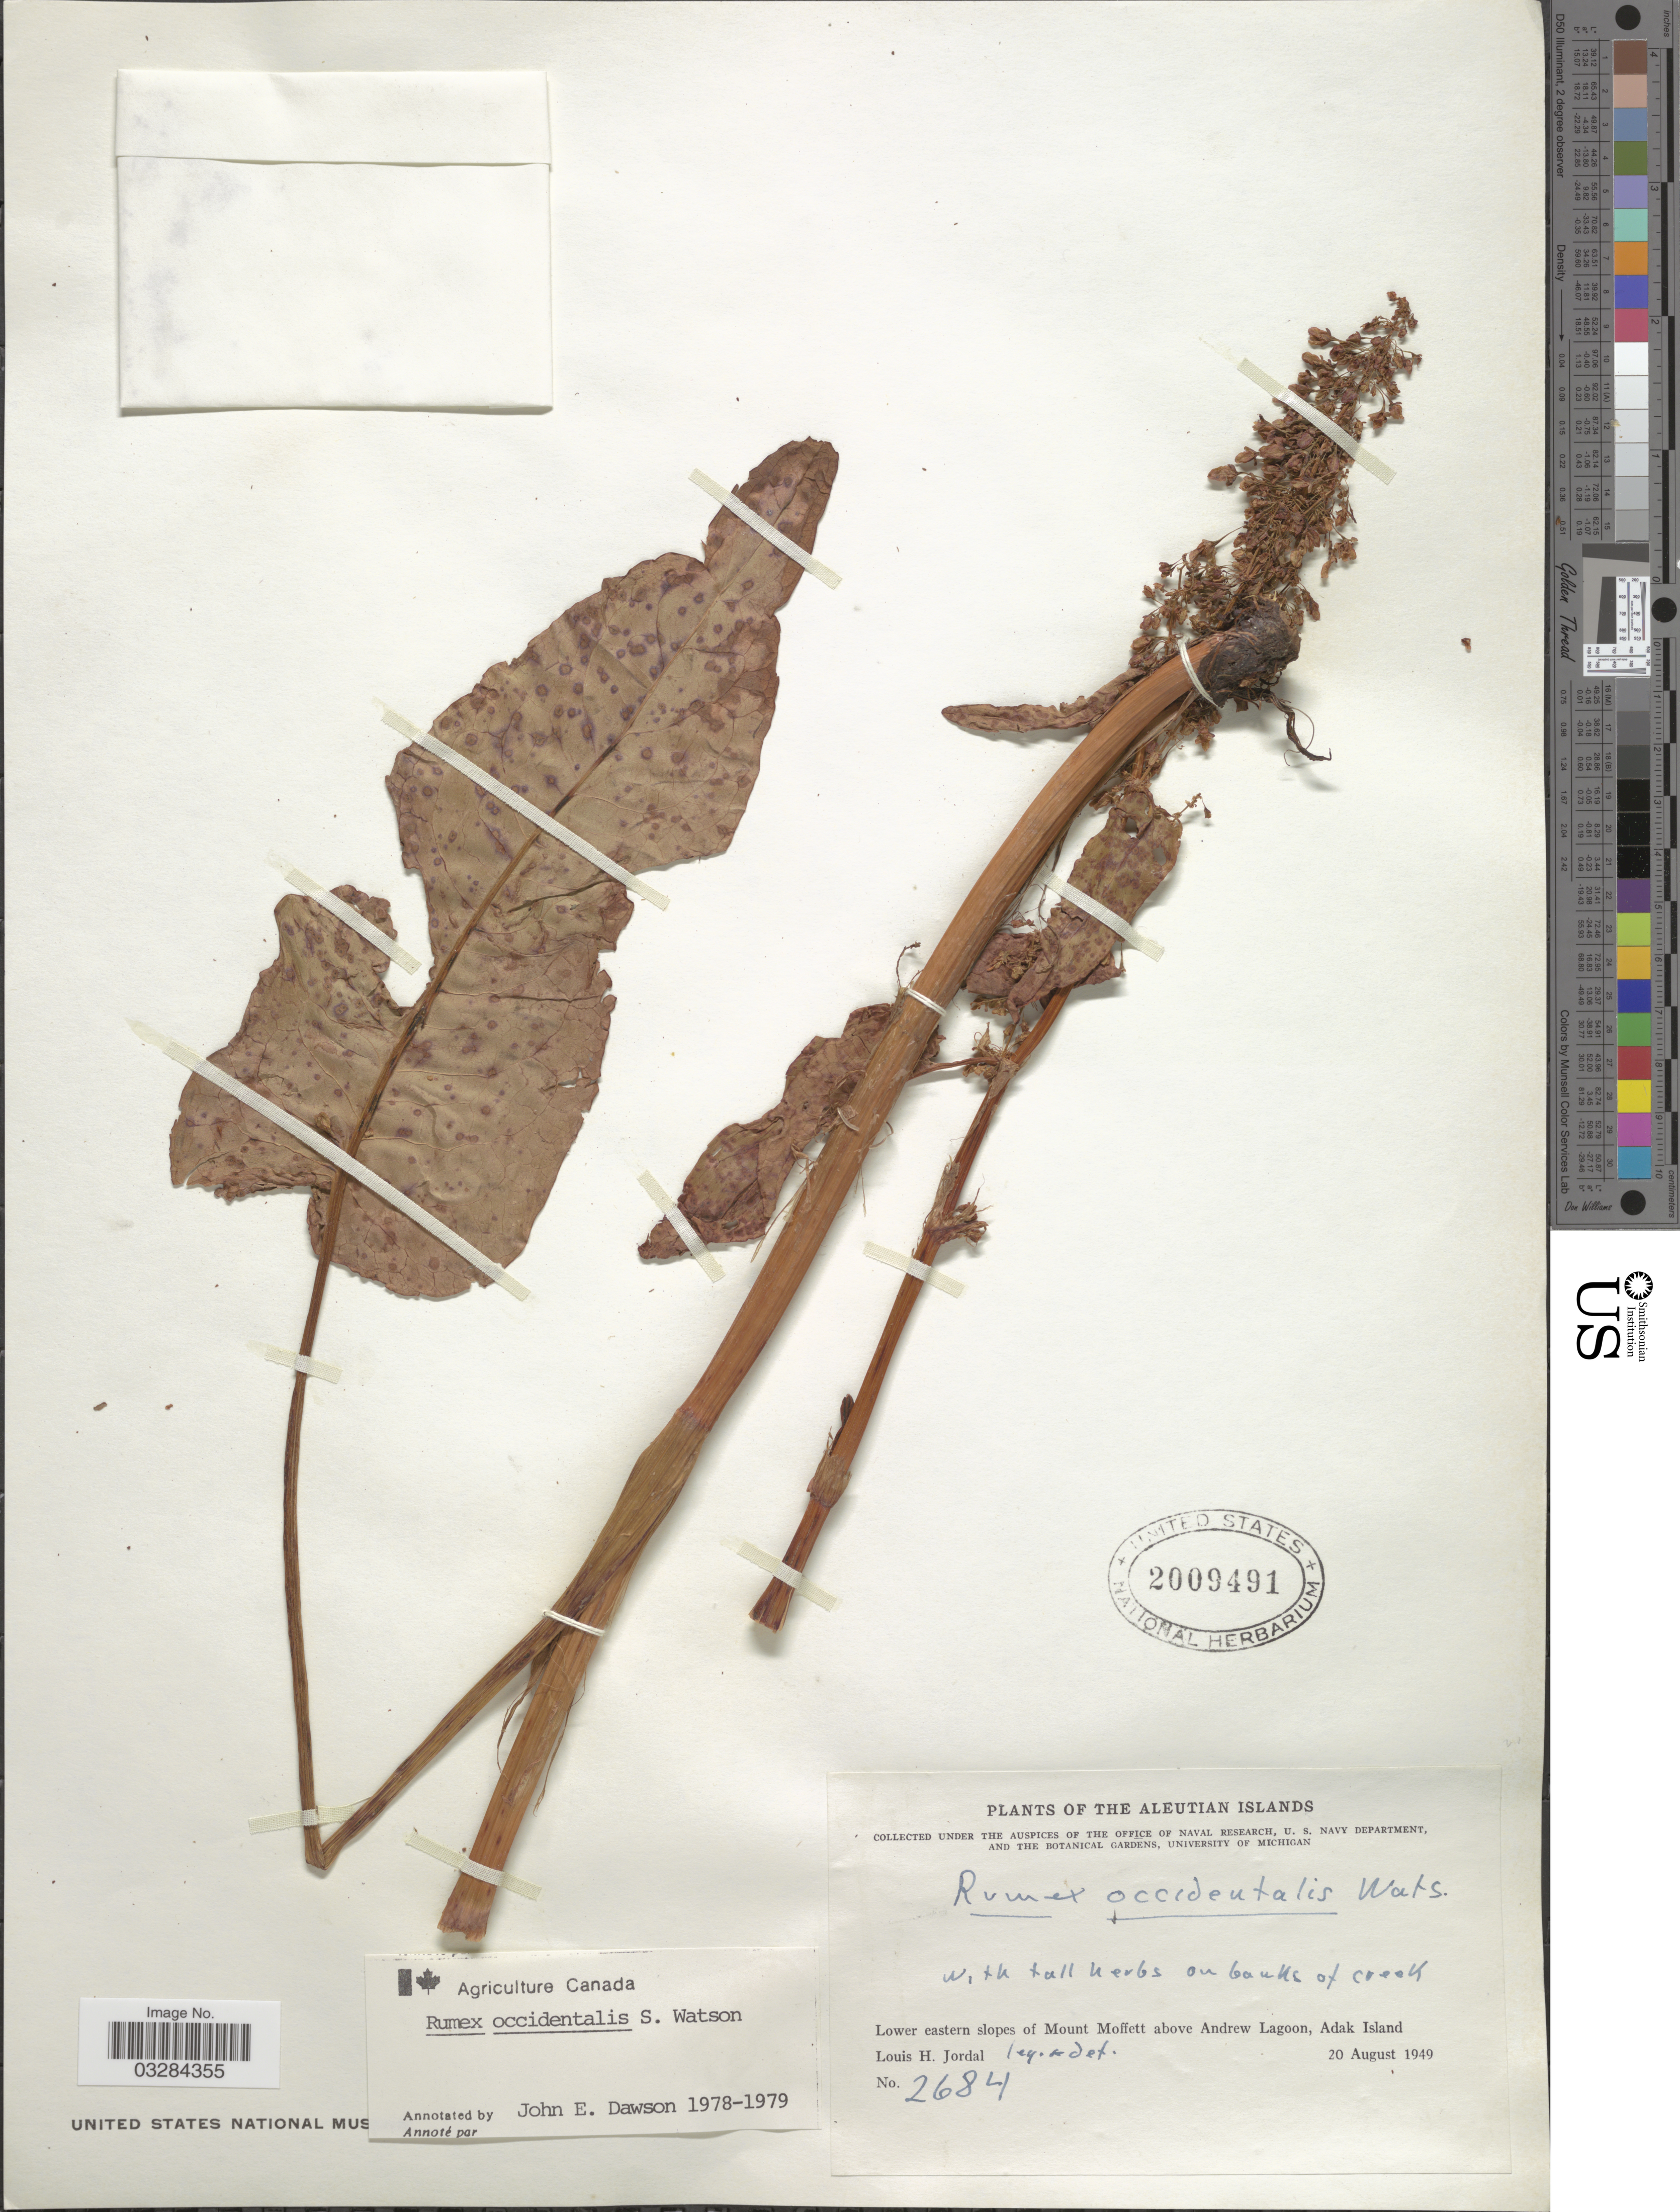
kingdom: Plantae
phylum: Tracheophyta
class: Magnoliopsida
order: Caryophyllales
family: Polygonaceae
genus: Rumex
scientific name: Rumex occidentalis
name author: S. Watson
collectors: L. Jordal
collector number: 2684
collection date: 1949-08-20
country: United States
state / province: Alaska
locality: Aleutian Islands. Lower eastern slopes of Mount Moffett above Andrew Lagoon, Adak Island.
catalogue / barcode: US 2009491